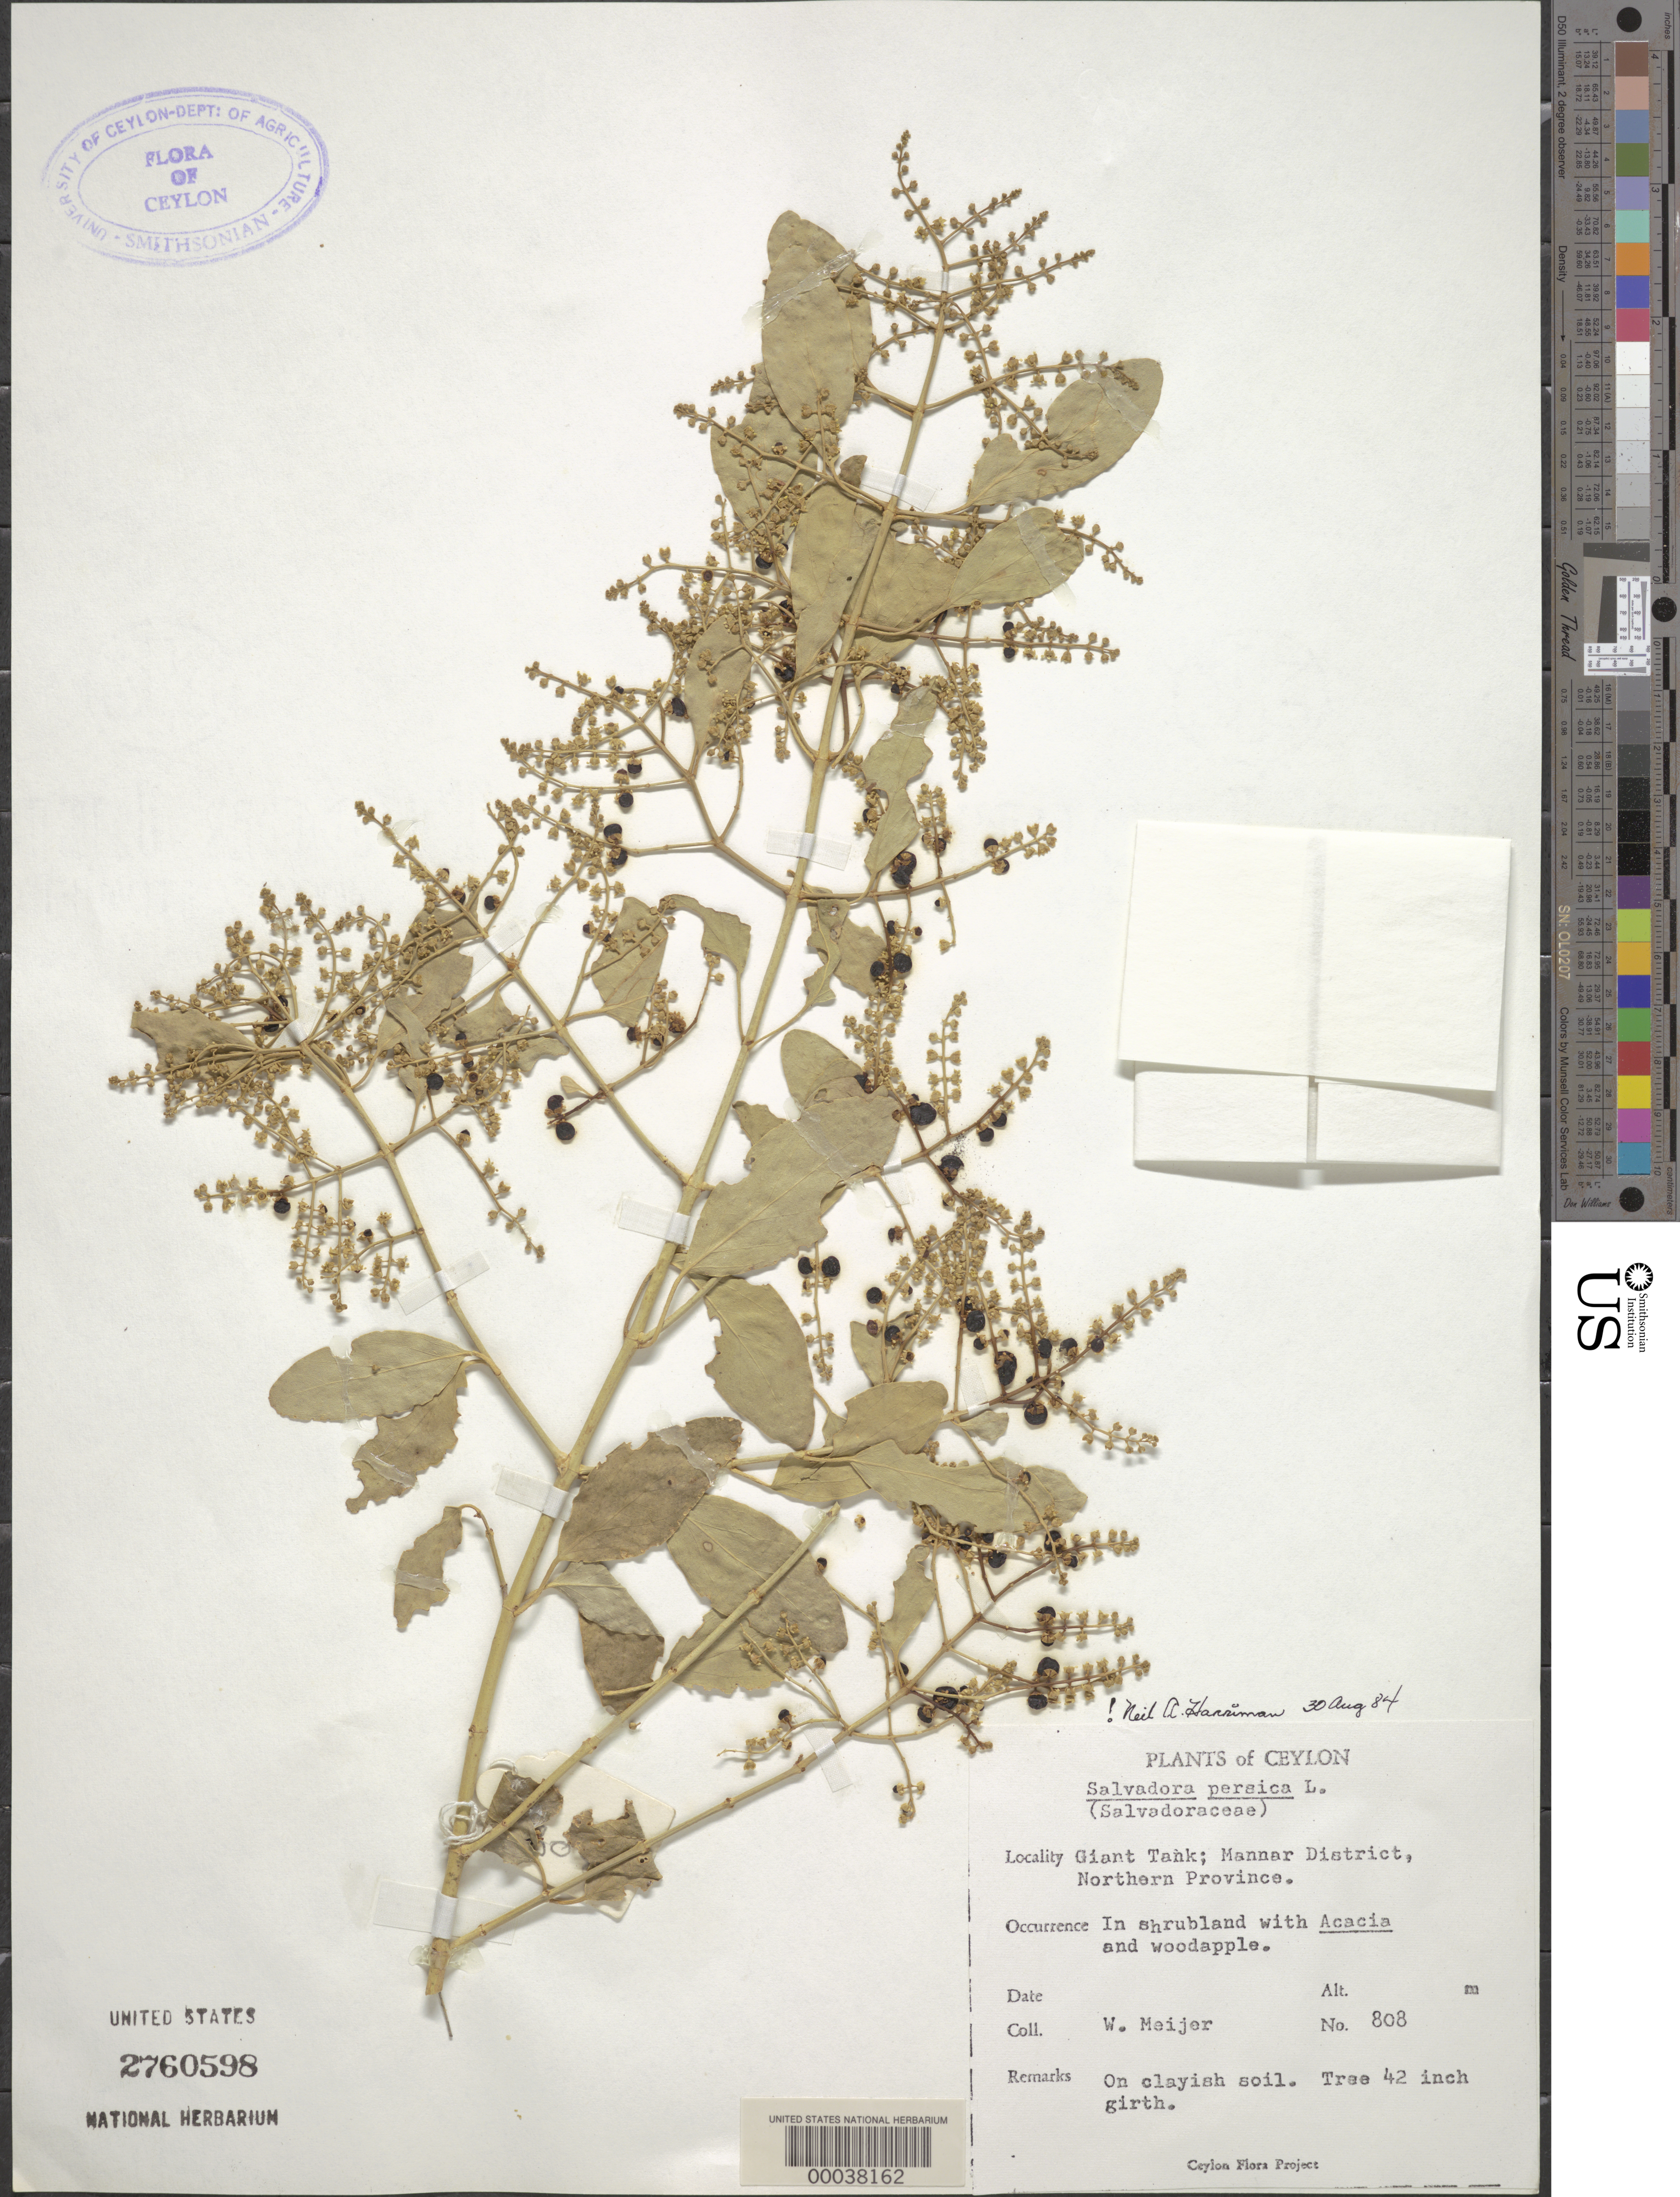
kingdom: Plantae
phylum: Tracheophyta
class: Magnoliopsida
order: Brassicales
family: Salvadoraceae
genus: Salvadora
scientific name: Salvadora persica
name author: L.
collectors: W. Meijer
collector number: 808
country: Sri Lanka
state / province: Northern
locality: Ceylon. Giant Tank; Mannar District, Northern Province.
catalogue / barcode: US 2760598